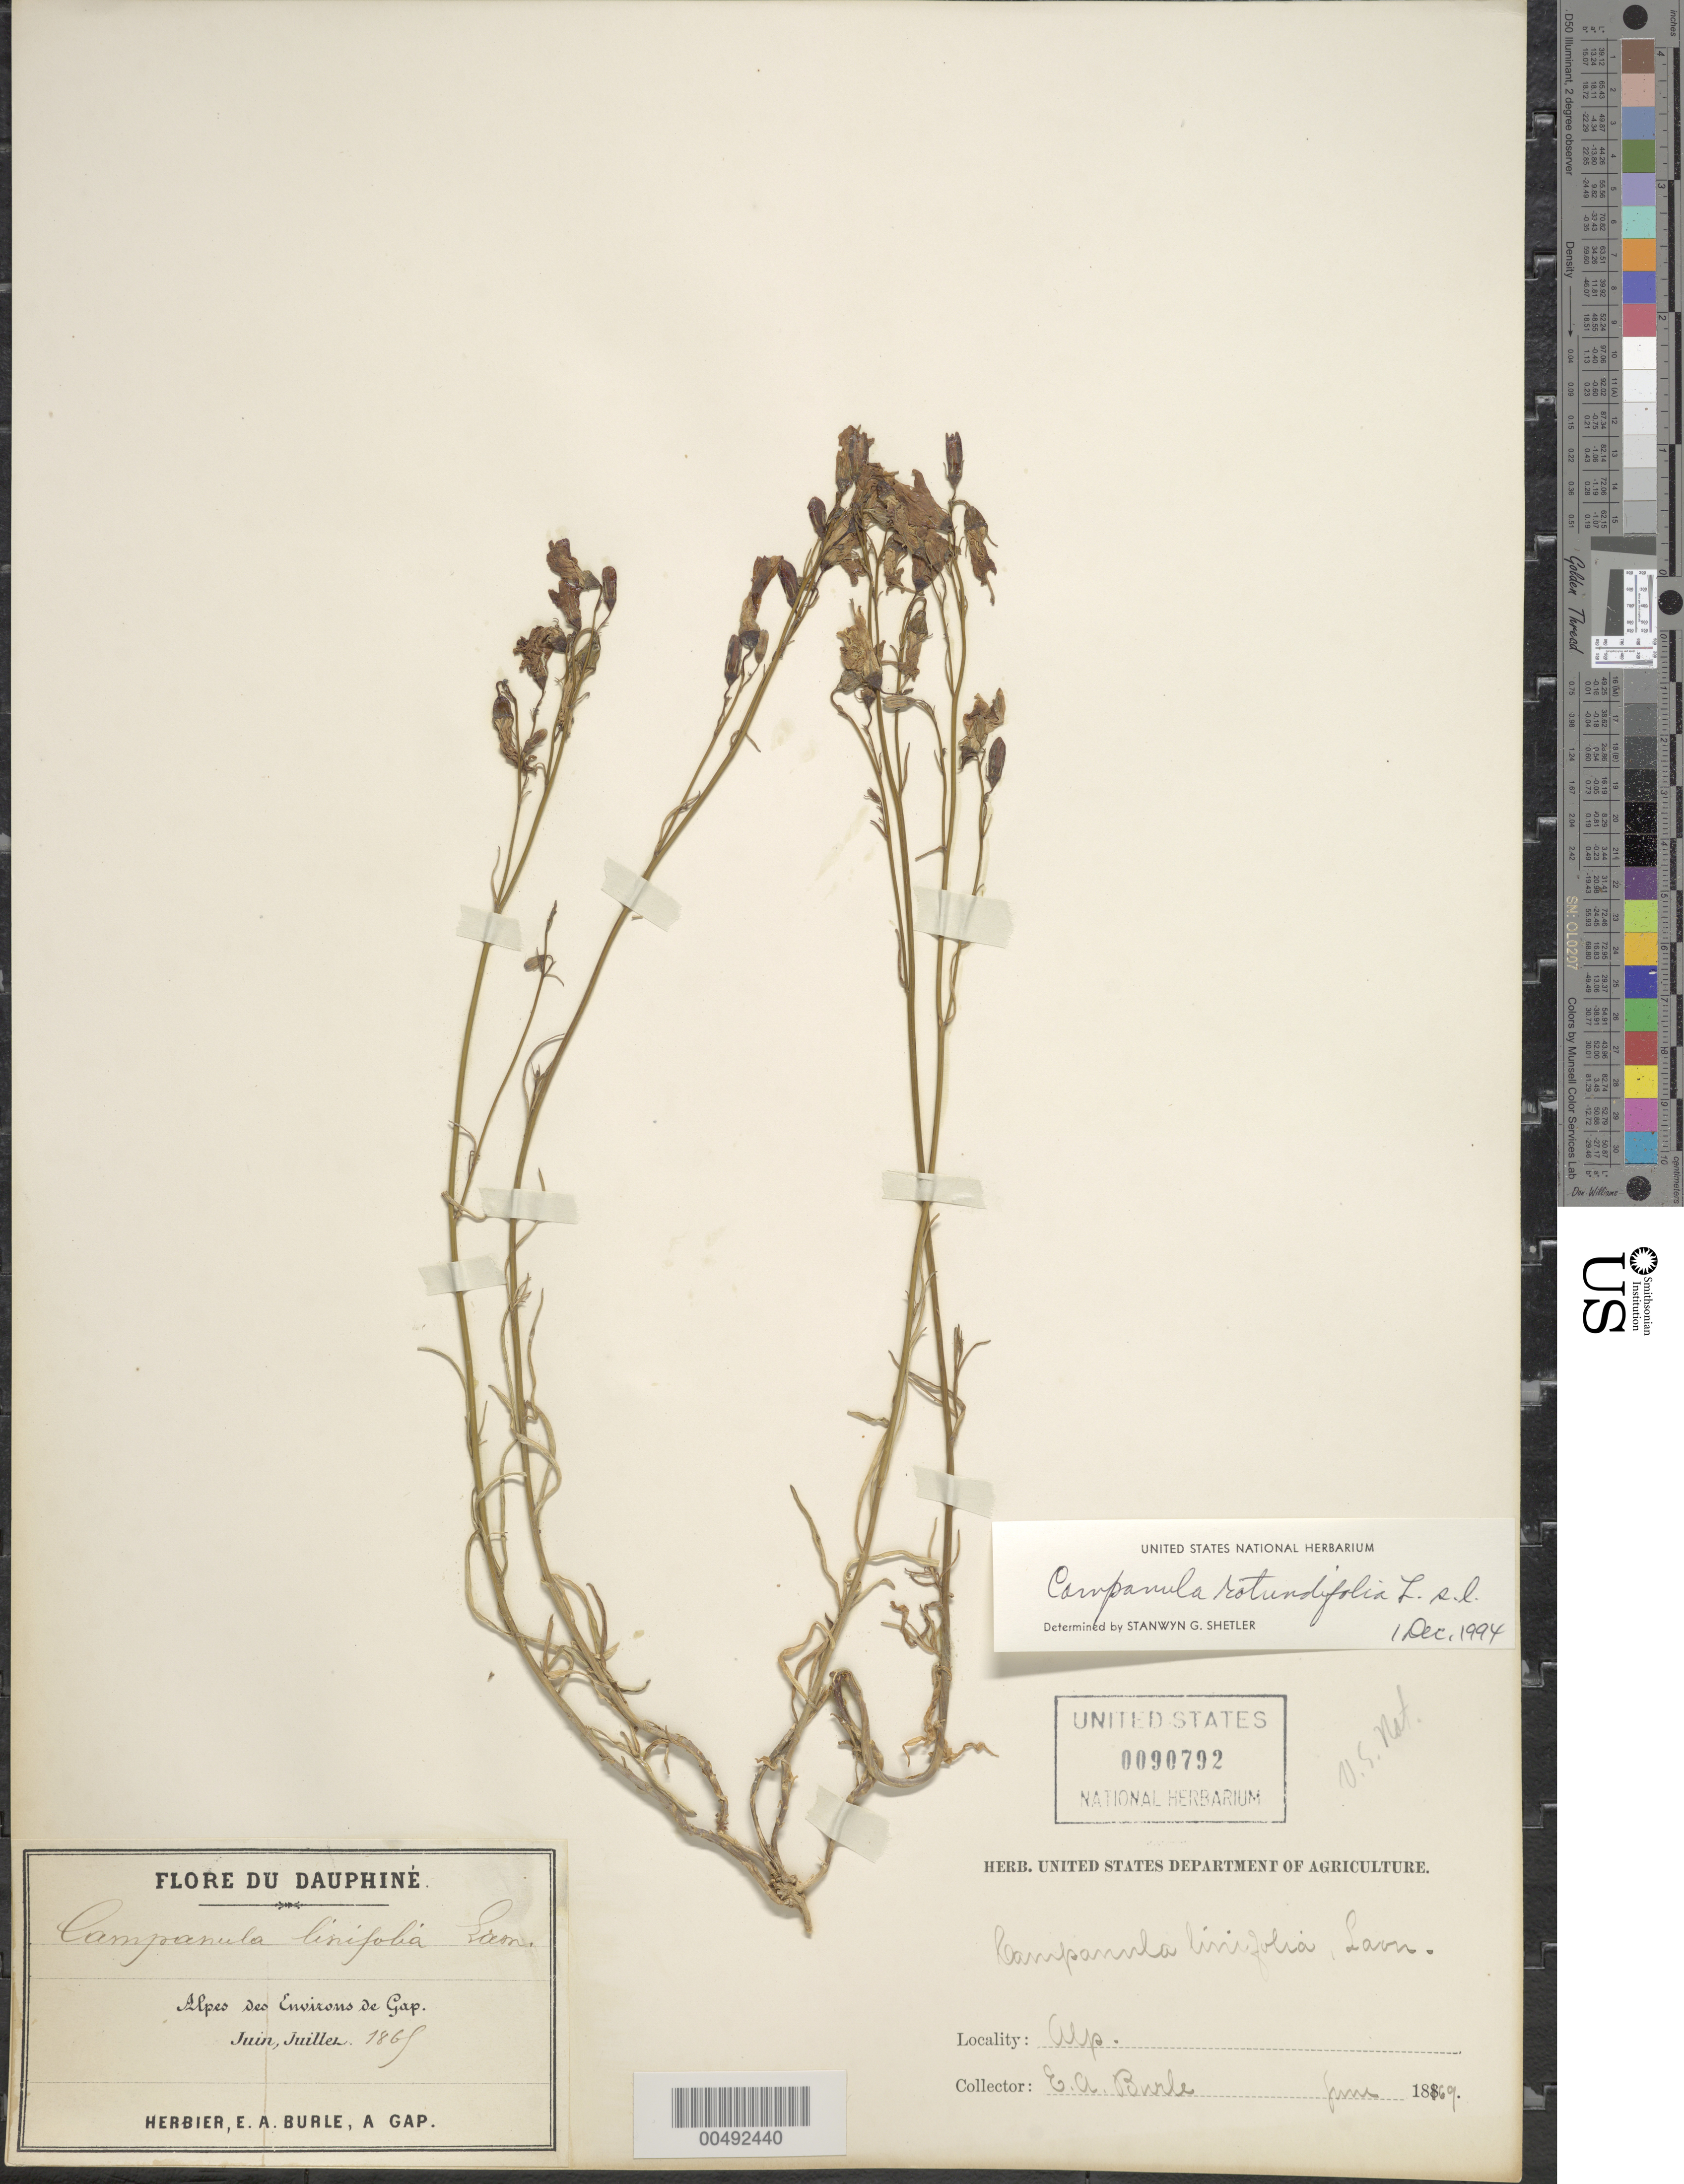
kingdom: Plantae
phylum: Tracheophyta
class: Magnoliopsida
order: Asterales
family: Campanulaceae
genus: Campanula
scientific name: Campanula rotundifolia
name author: L.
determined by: Shetler, Stanwyn G., (US), NMNH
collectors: E. Burle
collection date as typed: Jun 1869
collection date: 1869-06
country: France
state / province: Provence-Alpes-Côte d'Azur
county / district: Hautes-Alpes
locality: Alpes des environs de Gap [Alps around Gap]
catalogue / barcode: US 90792